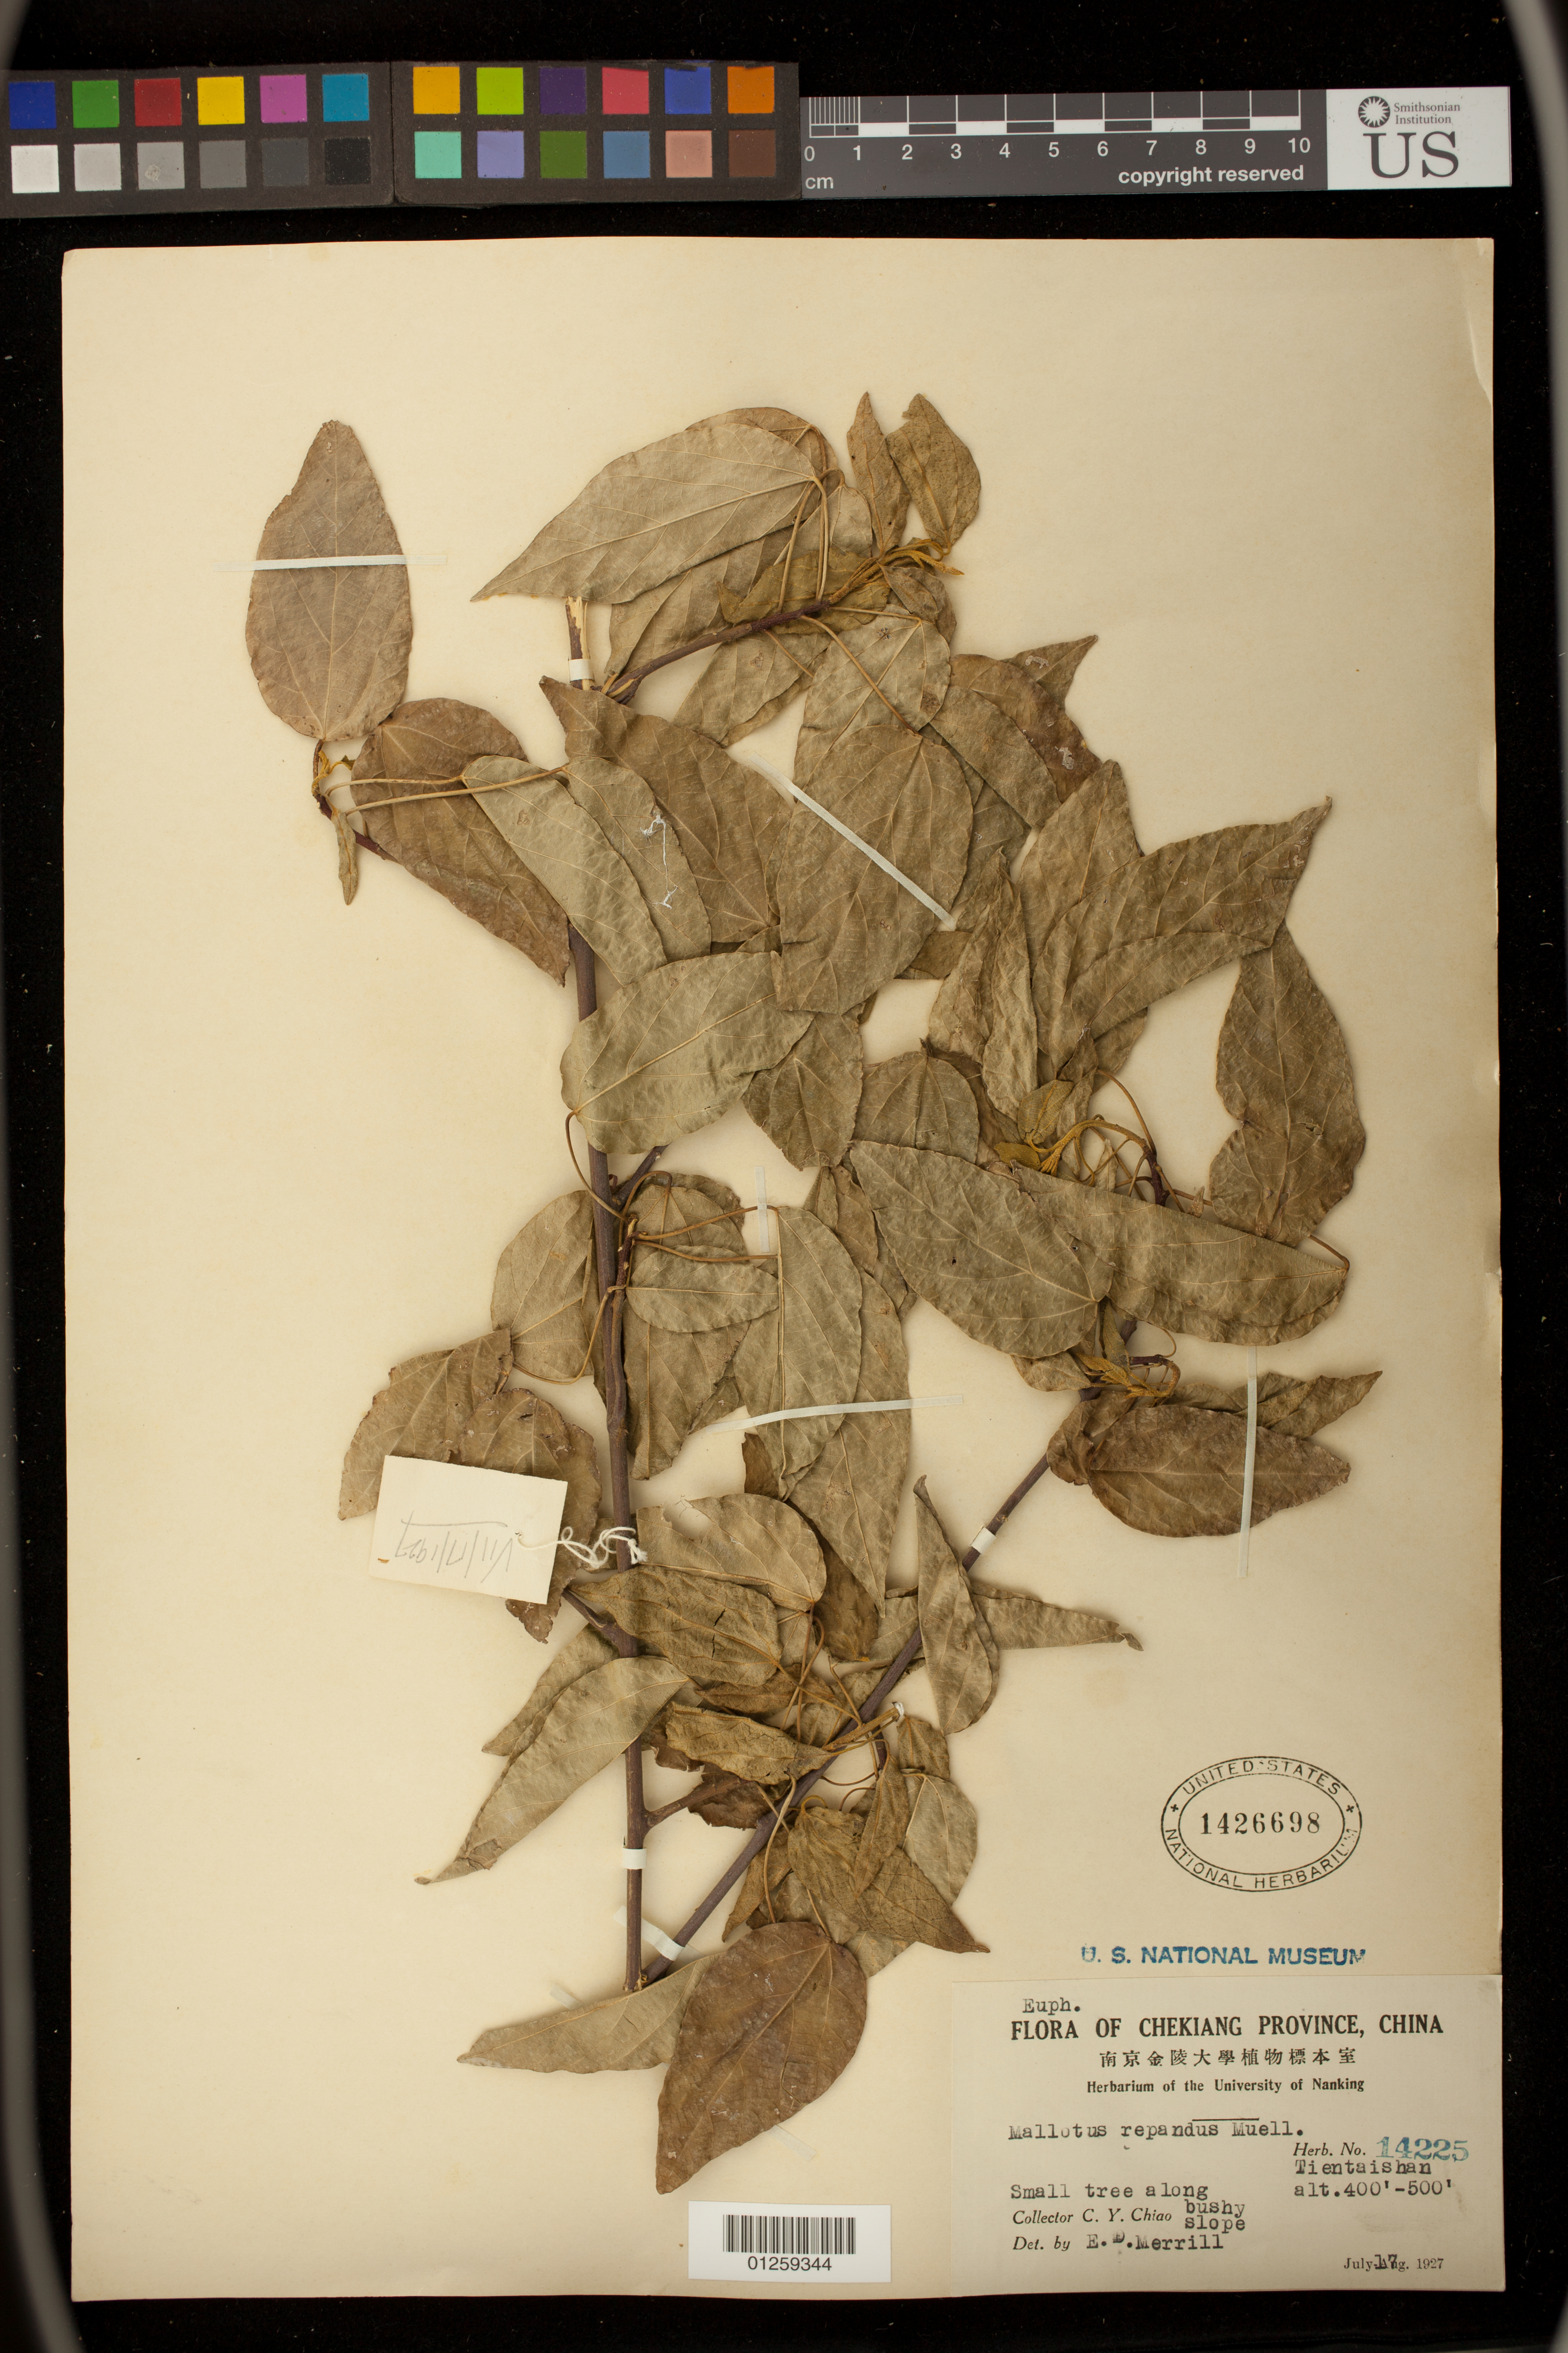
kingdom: Plantae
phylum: Tracheophyta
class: Magnoliopsida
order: Malpighiales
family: Euphorbiaceae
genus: Mallotus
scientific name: Mallotus repandus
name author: (Rottler) Müll. Arg.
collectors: C. Y. Chiao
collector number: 14225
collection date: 1927-07-17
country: China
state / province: Zhejiang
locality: Chekiang Province,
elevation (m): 122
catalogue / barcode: US 1426698